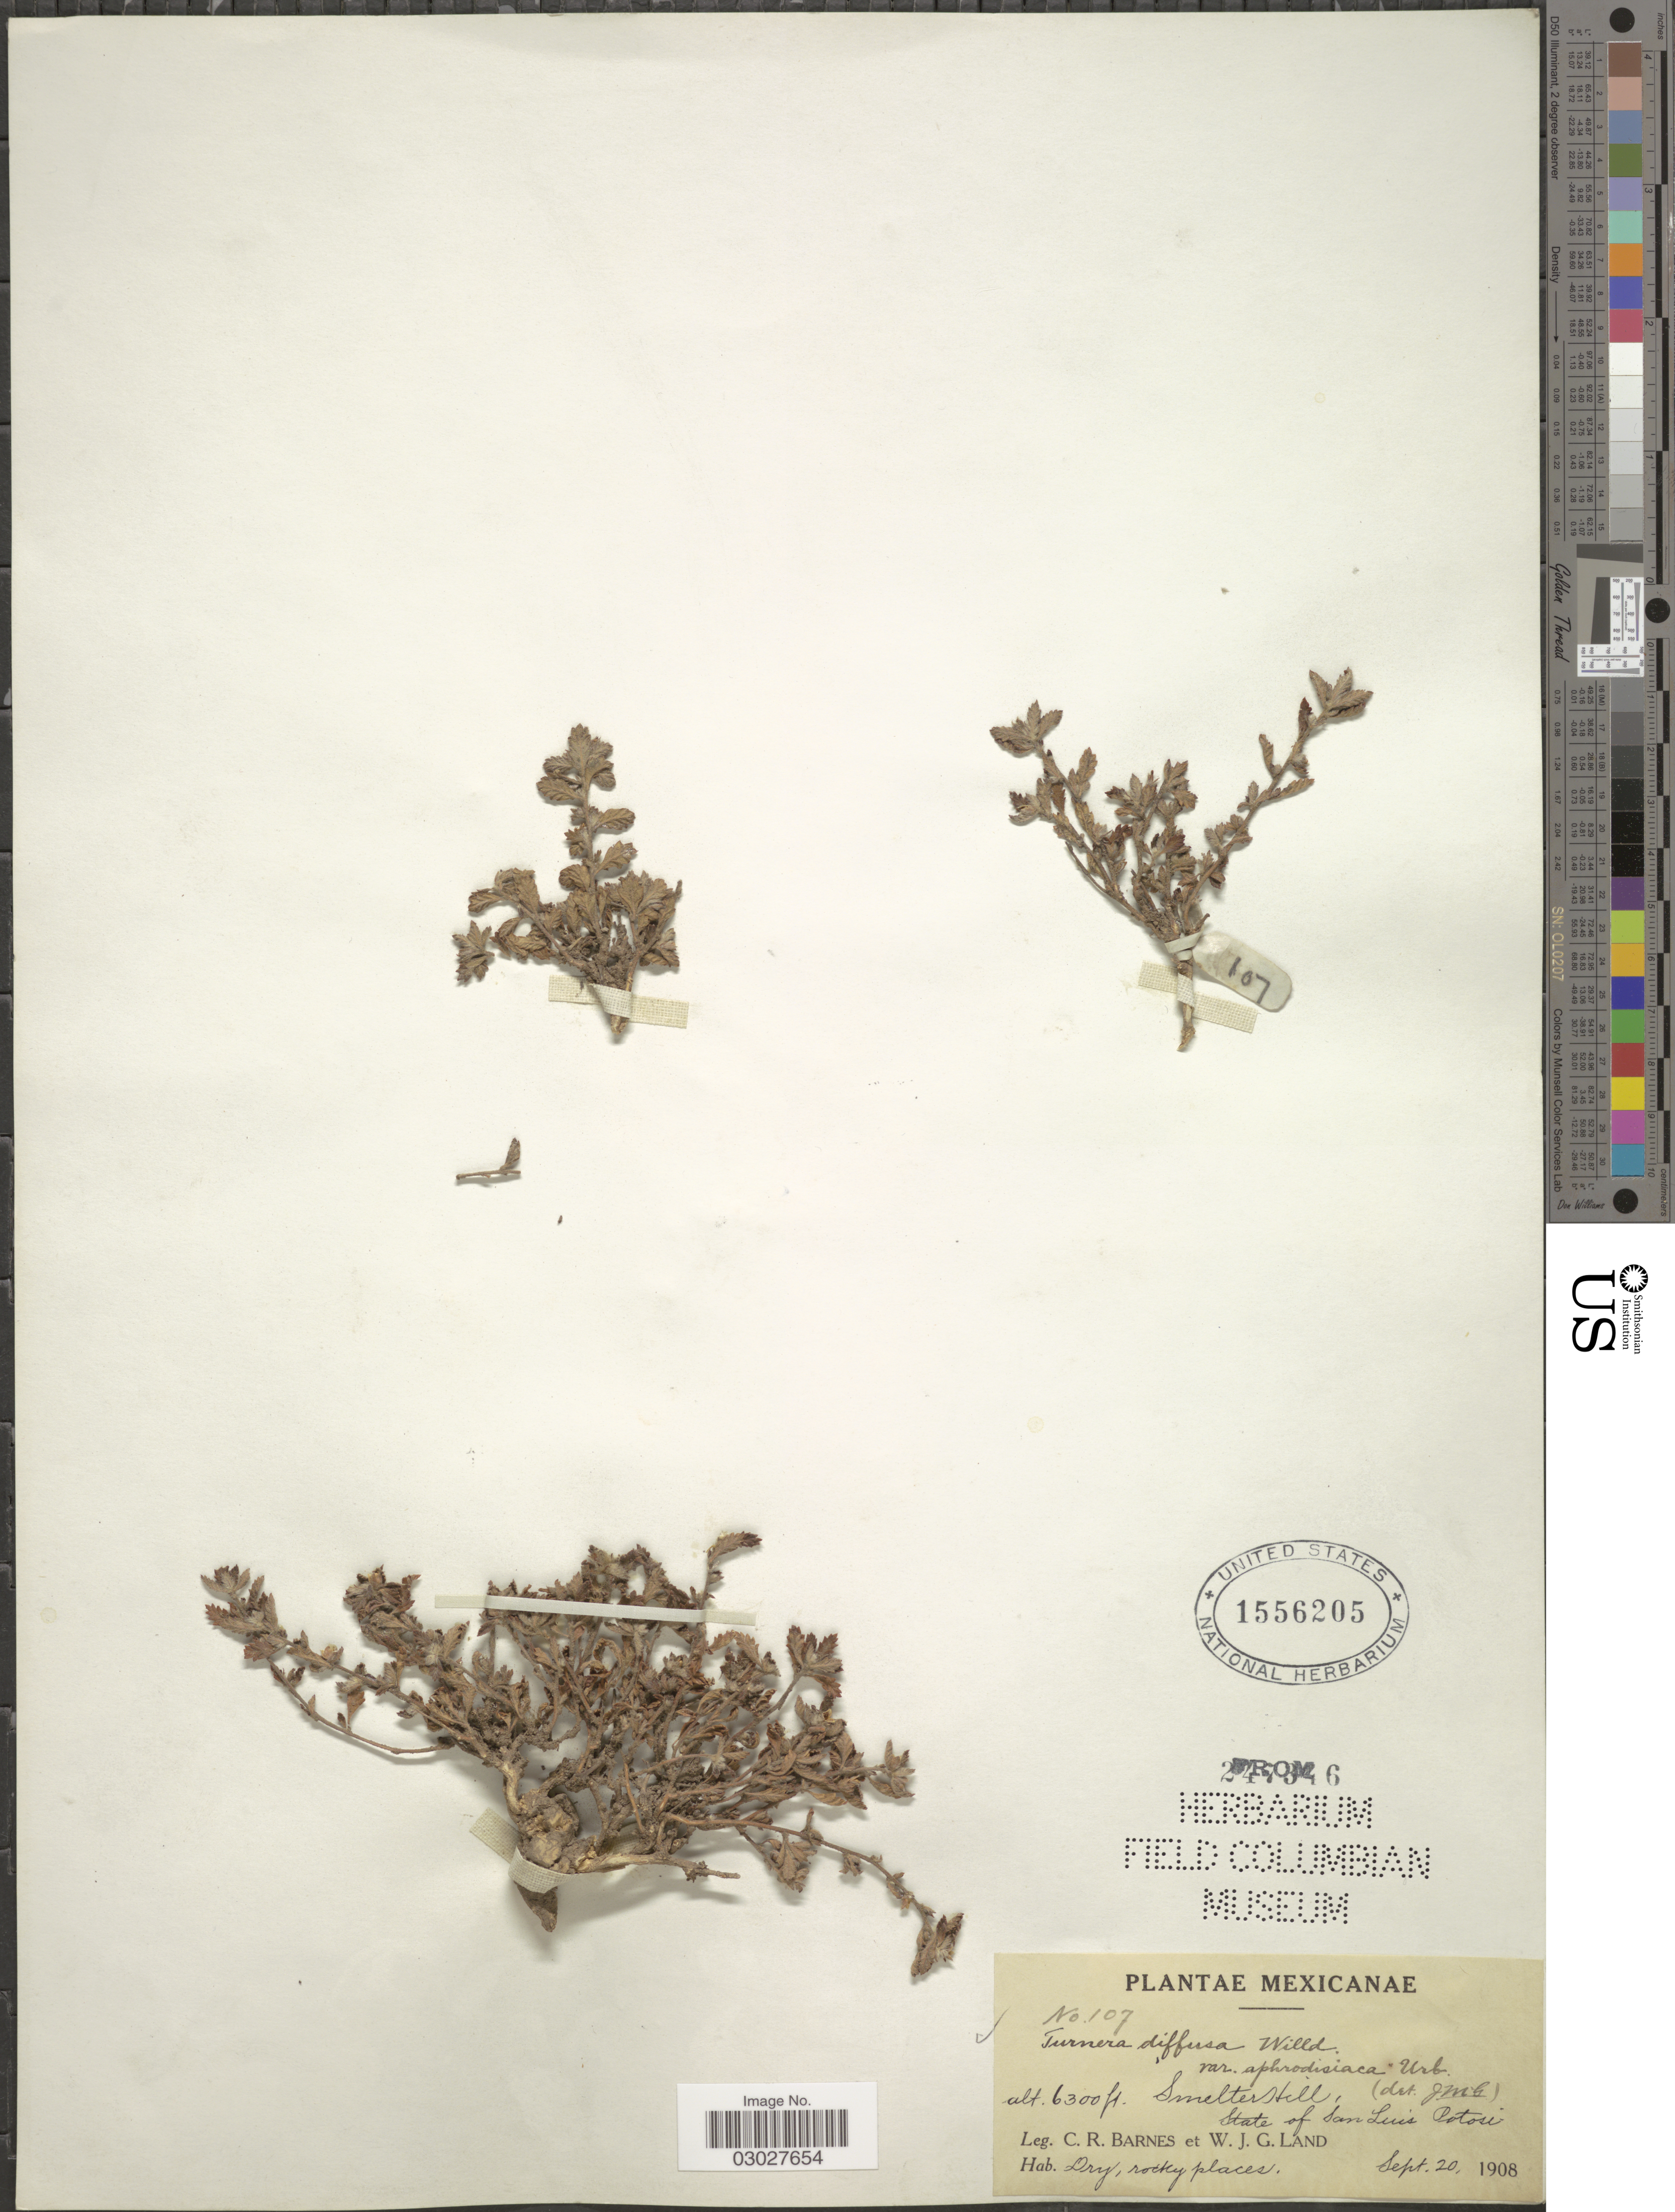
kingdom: Plantae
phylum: Tracheophyta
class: Magnoliopsida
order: Malpighiales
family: Turneraceae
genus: Turnera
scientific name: Turnera diffusa var. aphrodisiaca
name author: (Ward) Urb.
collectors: C. R. Barnes & W. J. G. Land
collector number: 107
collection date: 1908-09-20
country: Mexico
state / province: San Luis Potosí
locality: Smelterhill.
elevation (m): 1920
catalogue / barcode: US 1556205